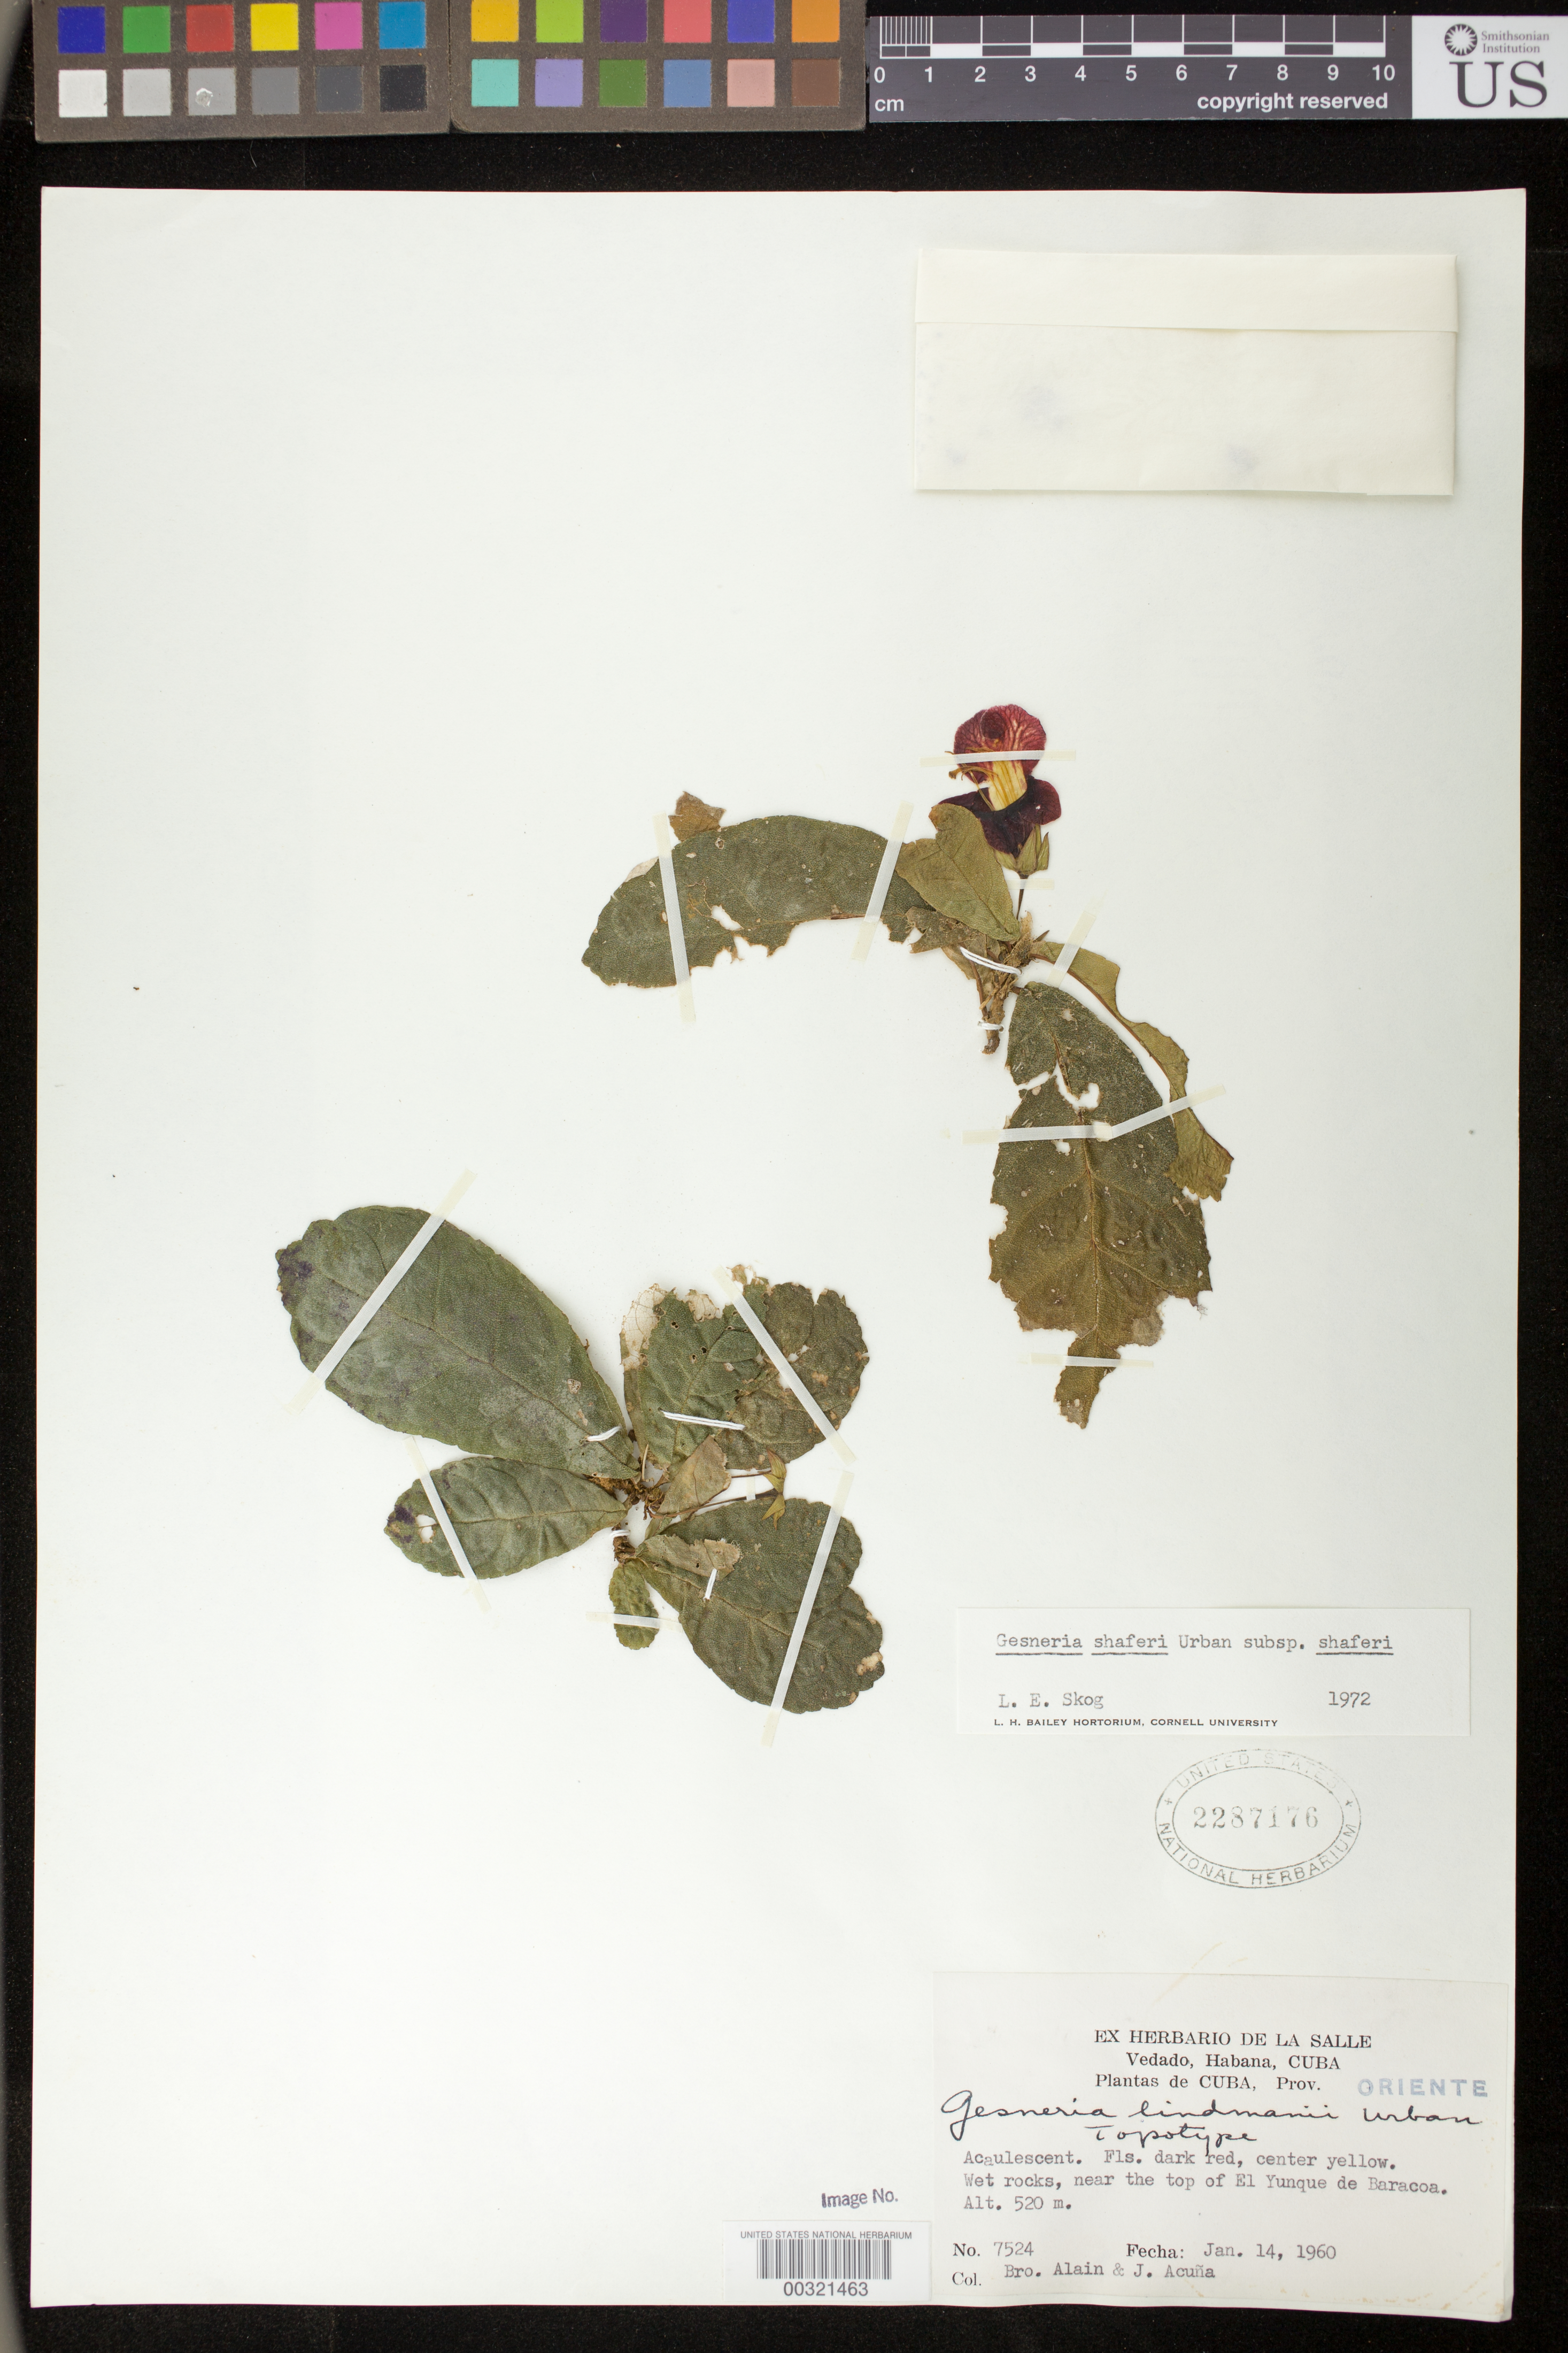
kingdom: Plantae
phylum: Tracheophyta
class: Magnoliopsida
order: Lamiales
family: Gesneriaceae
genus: Gesneria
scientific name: Gesneria depressa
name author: (Griseb.) Urb.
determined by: Clark, John L., (UNITED STATES)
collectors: A. H. Liogier & J. Acuña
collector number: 7524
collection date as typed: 14 Jan 1960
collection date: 1960-01-14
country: Cuba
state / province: Oriente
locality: Near the top of El Yunque de Baracoa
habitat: Wet rocks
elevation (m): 520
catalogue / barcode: US 2287176